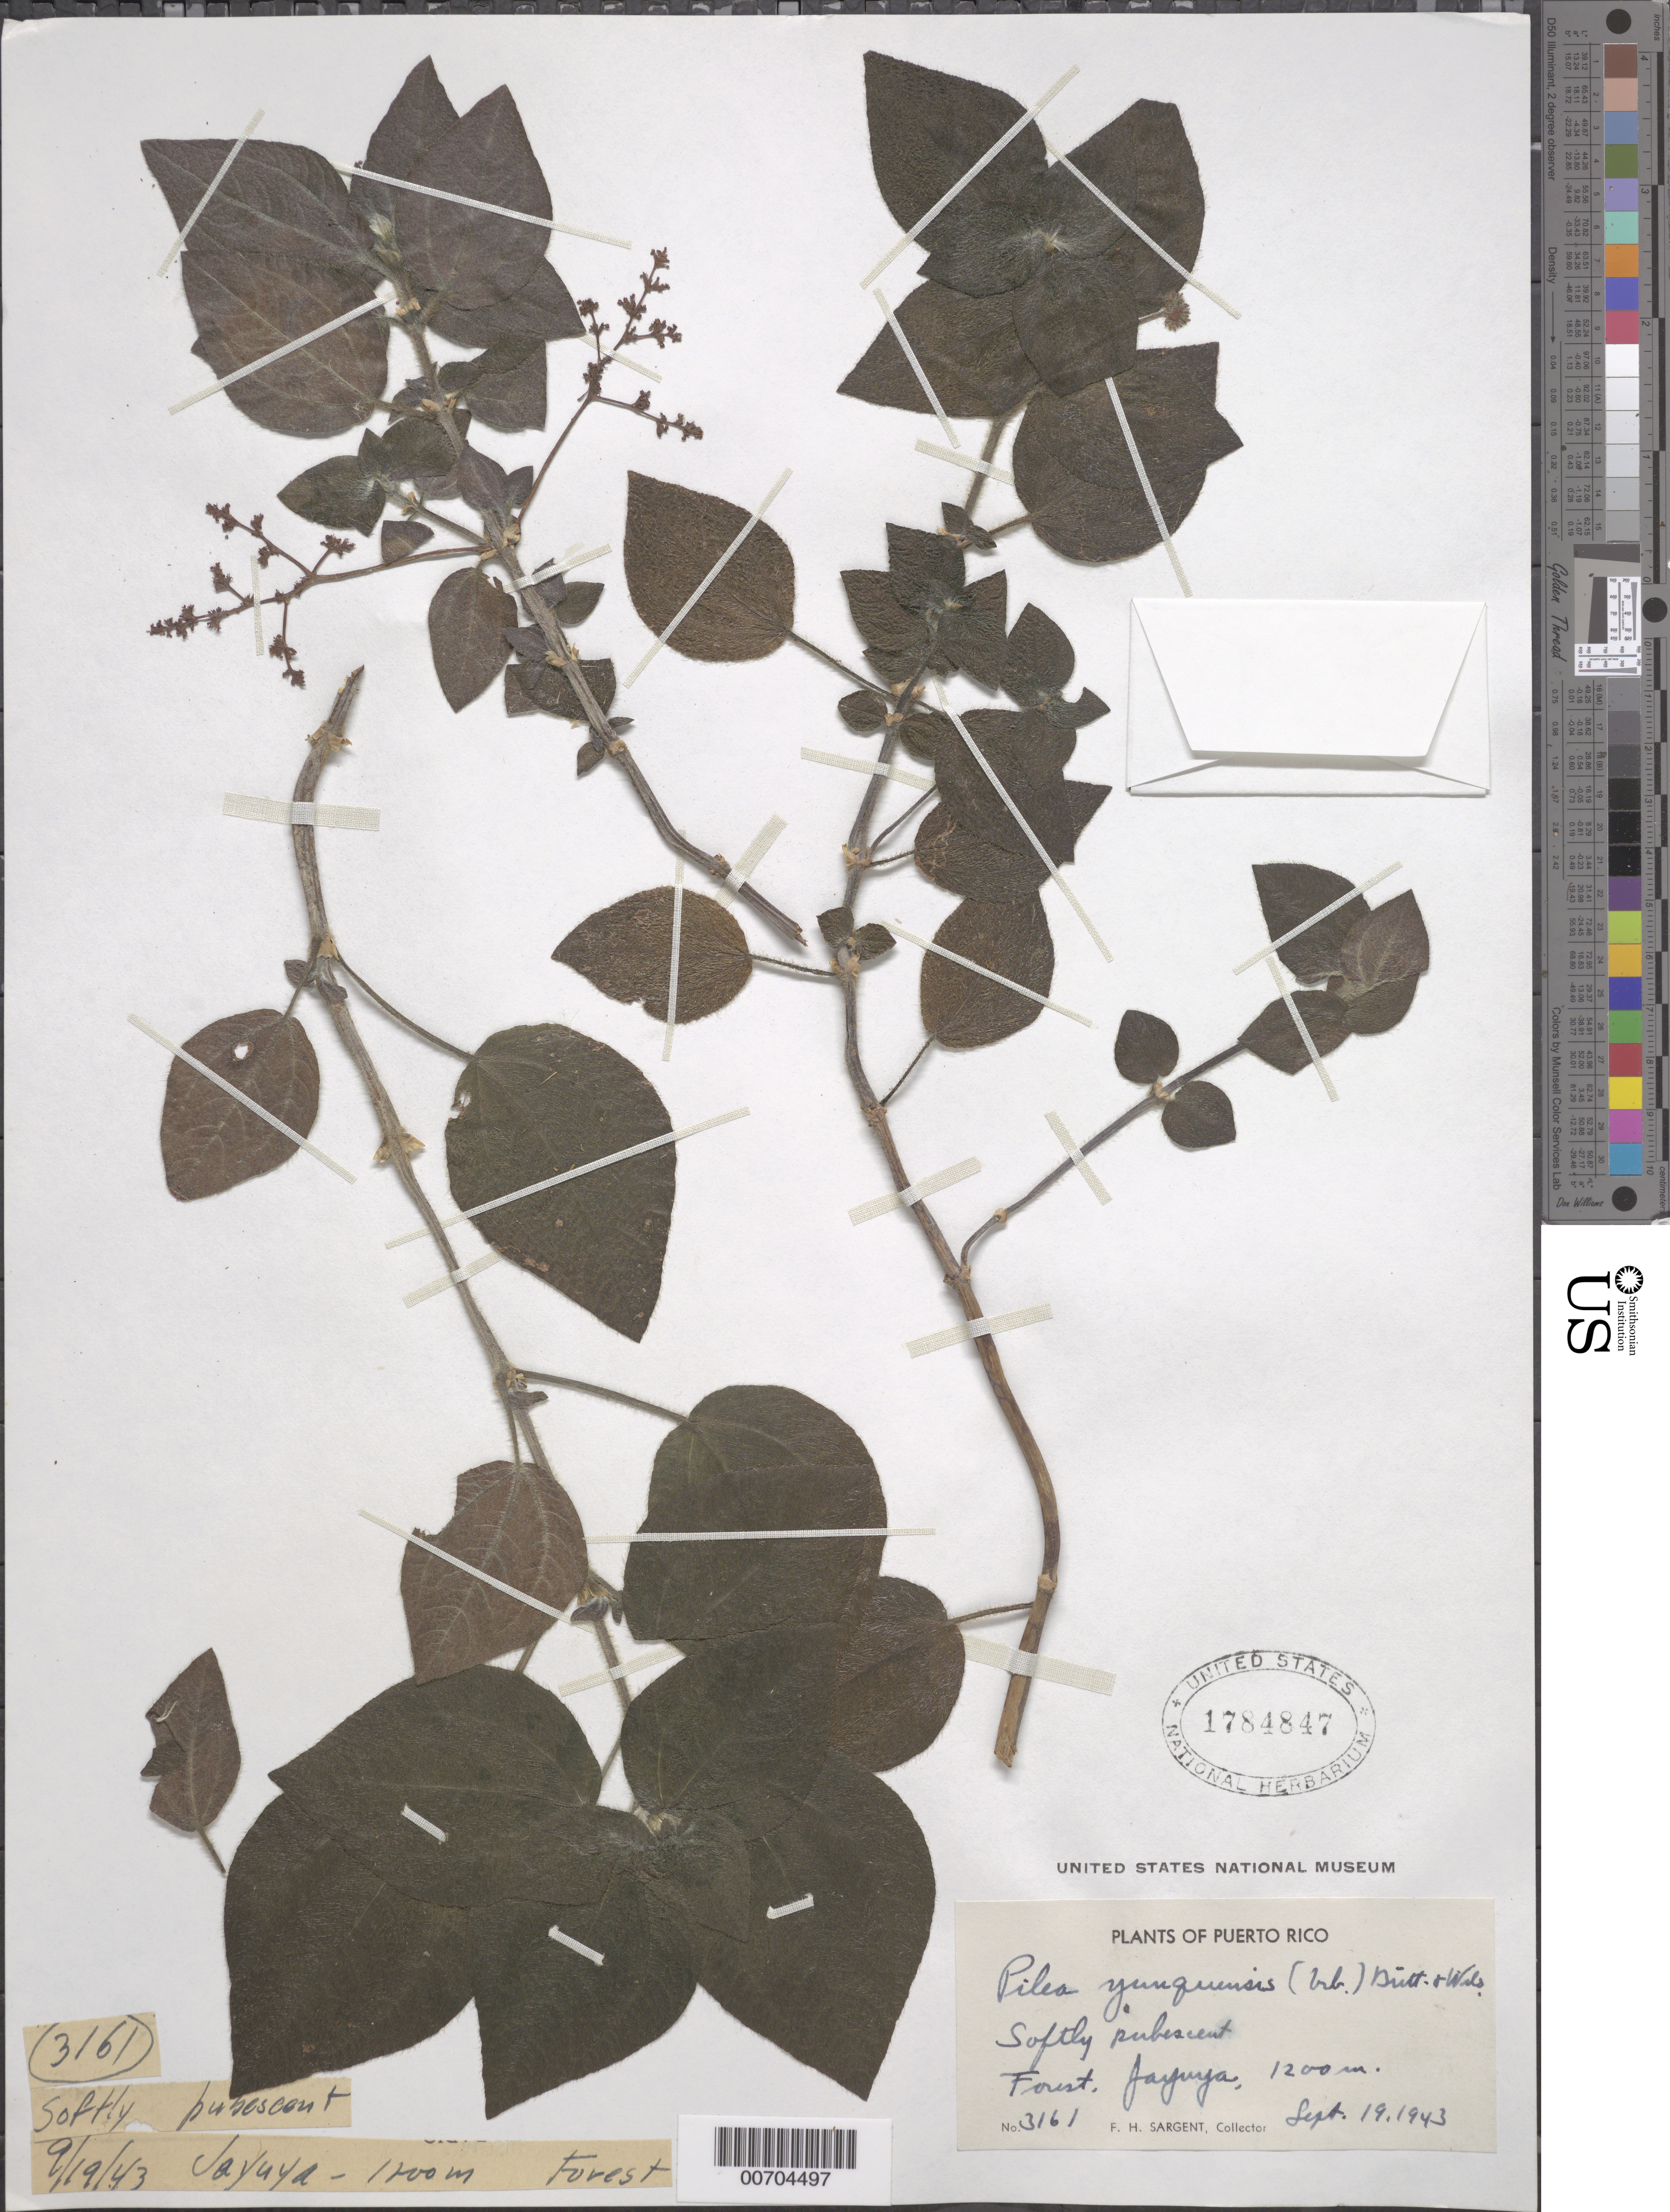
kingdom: Plantae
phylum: Tracheophyta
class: Magnoliopsida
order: Rosales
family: Urticaceae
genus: Pilea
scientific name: Pilea yunquensis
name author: (Urb.) Britton & P. Wilson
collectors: F. H. Sargent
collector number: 3161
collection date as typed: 19 Sep 1943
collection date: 1943-09-19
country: Puerto Rico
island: Greater Antilles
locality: Jayuya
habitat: Forest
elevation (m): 1200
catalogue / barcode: US 1784847